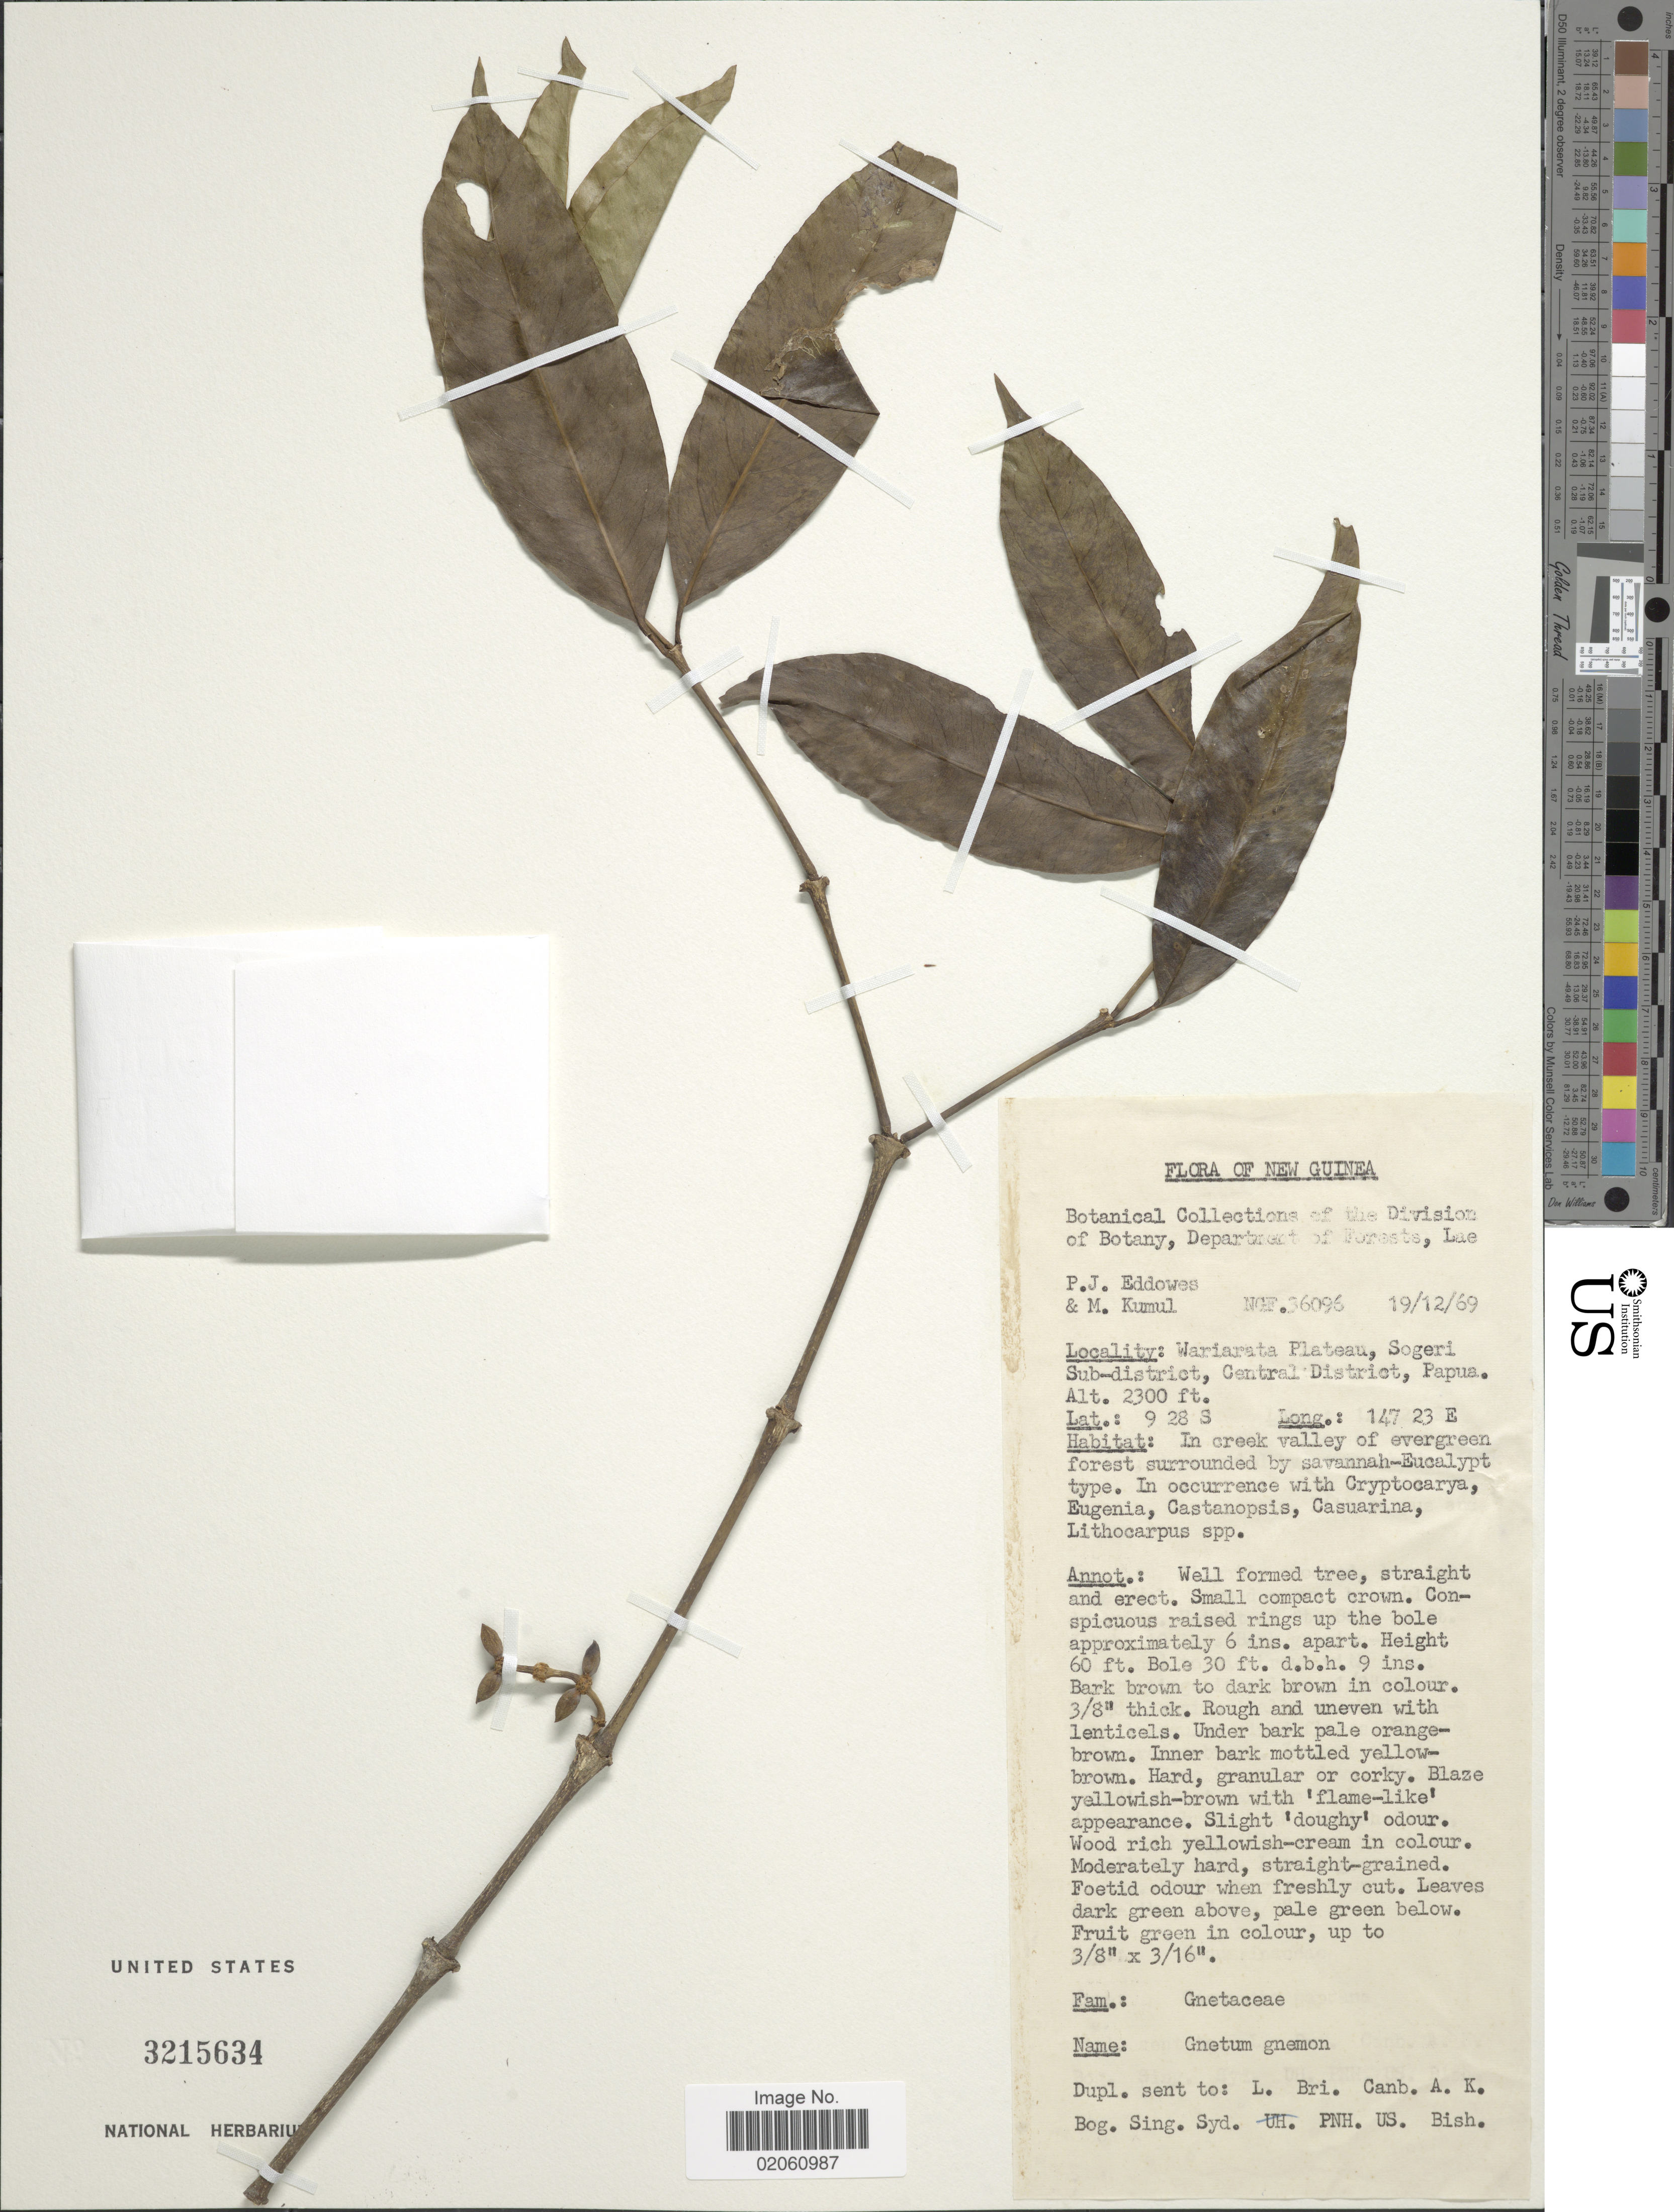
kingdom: Plantae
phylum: Tracheophyta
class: Gnetopsida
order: Gnetales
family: Gnetaceae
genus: Gnetum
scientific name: Gnetum gnemon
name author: L.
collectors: P.J. Eddowes & M. Kumul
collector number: NGF 36096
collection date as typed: Transcribed d/m/y: 19/12/69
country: Papua New Guinea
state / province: Central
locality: New Guinea, Wariarata Plateau, Sogeri Sub-district, Central District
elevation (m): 701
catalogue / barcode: US 3215634